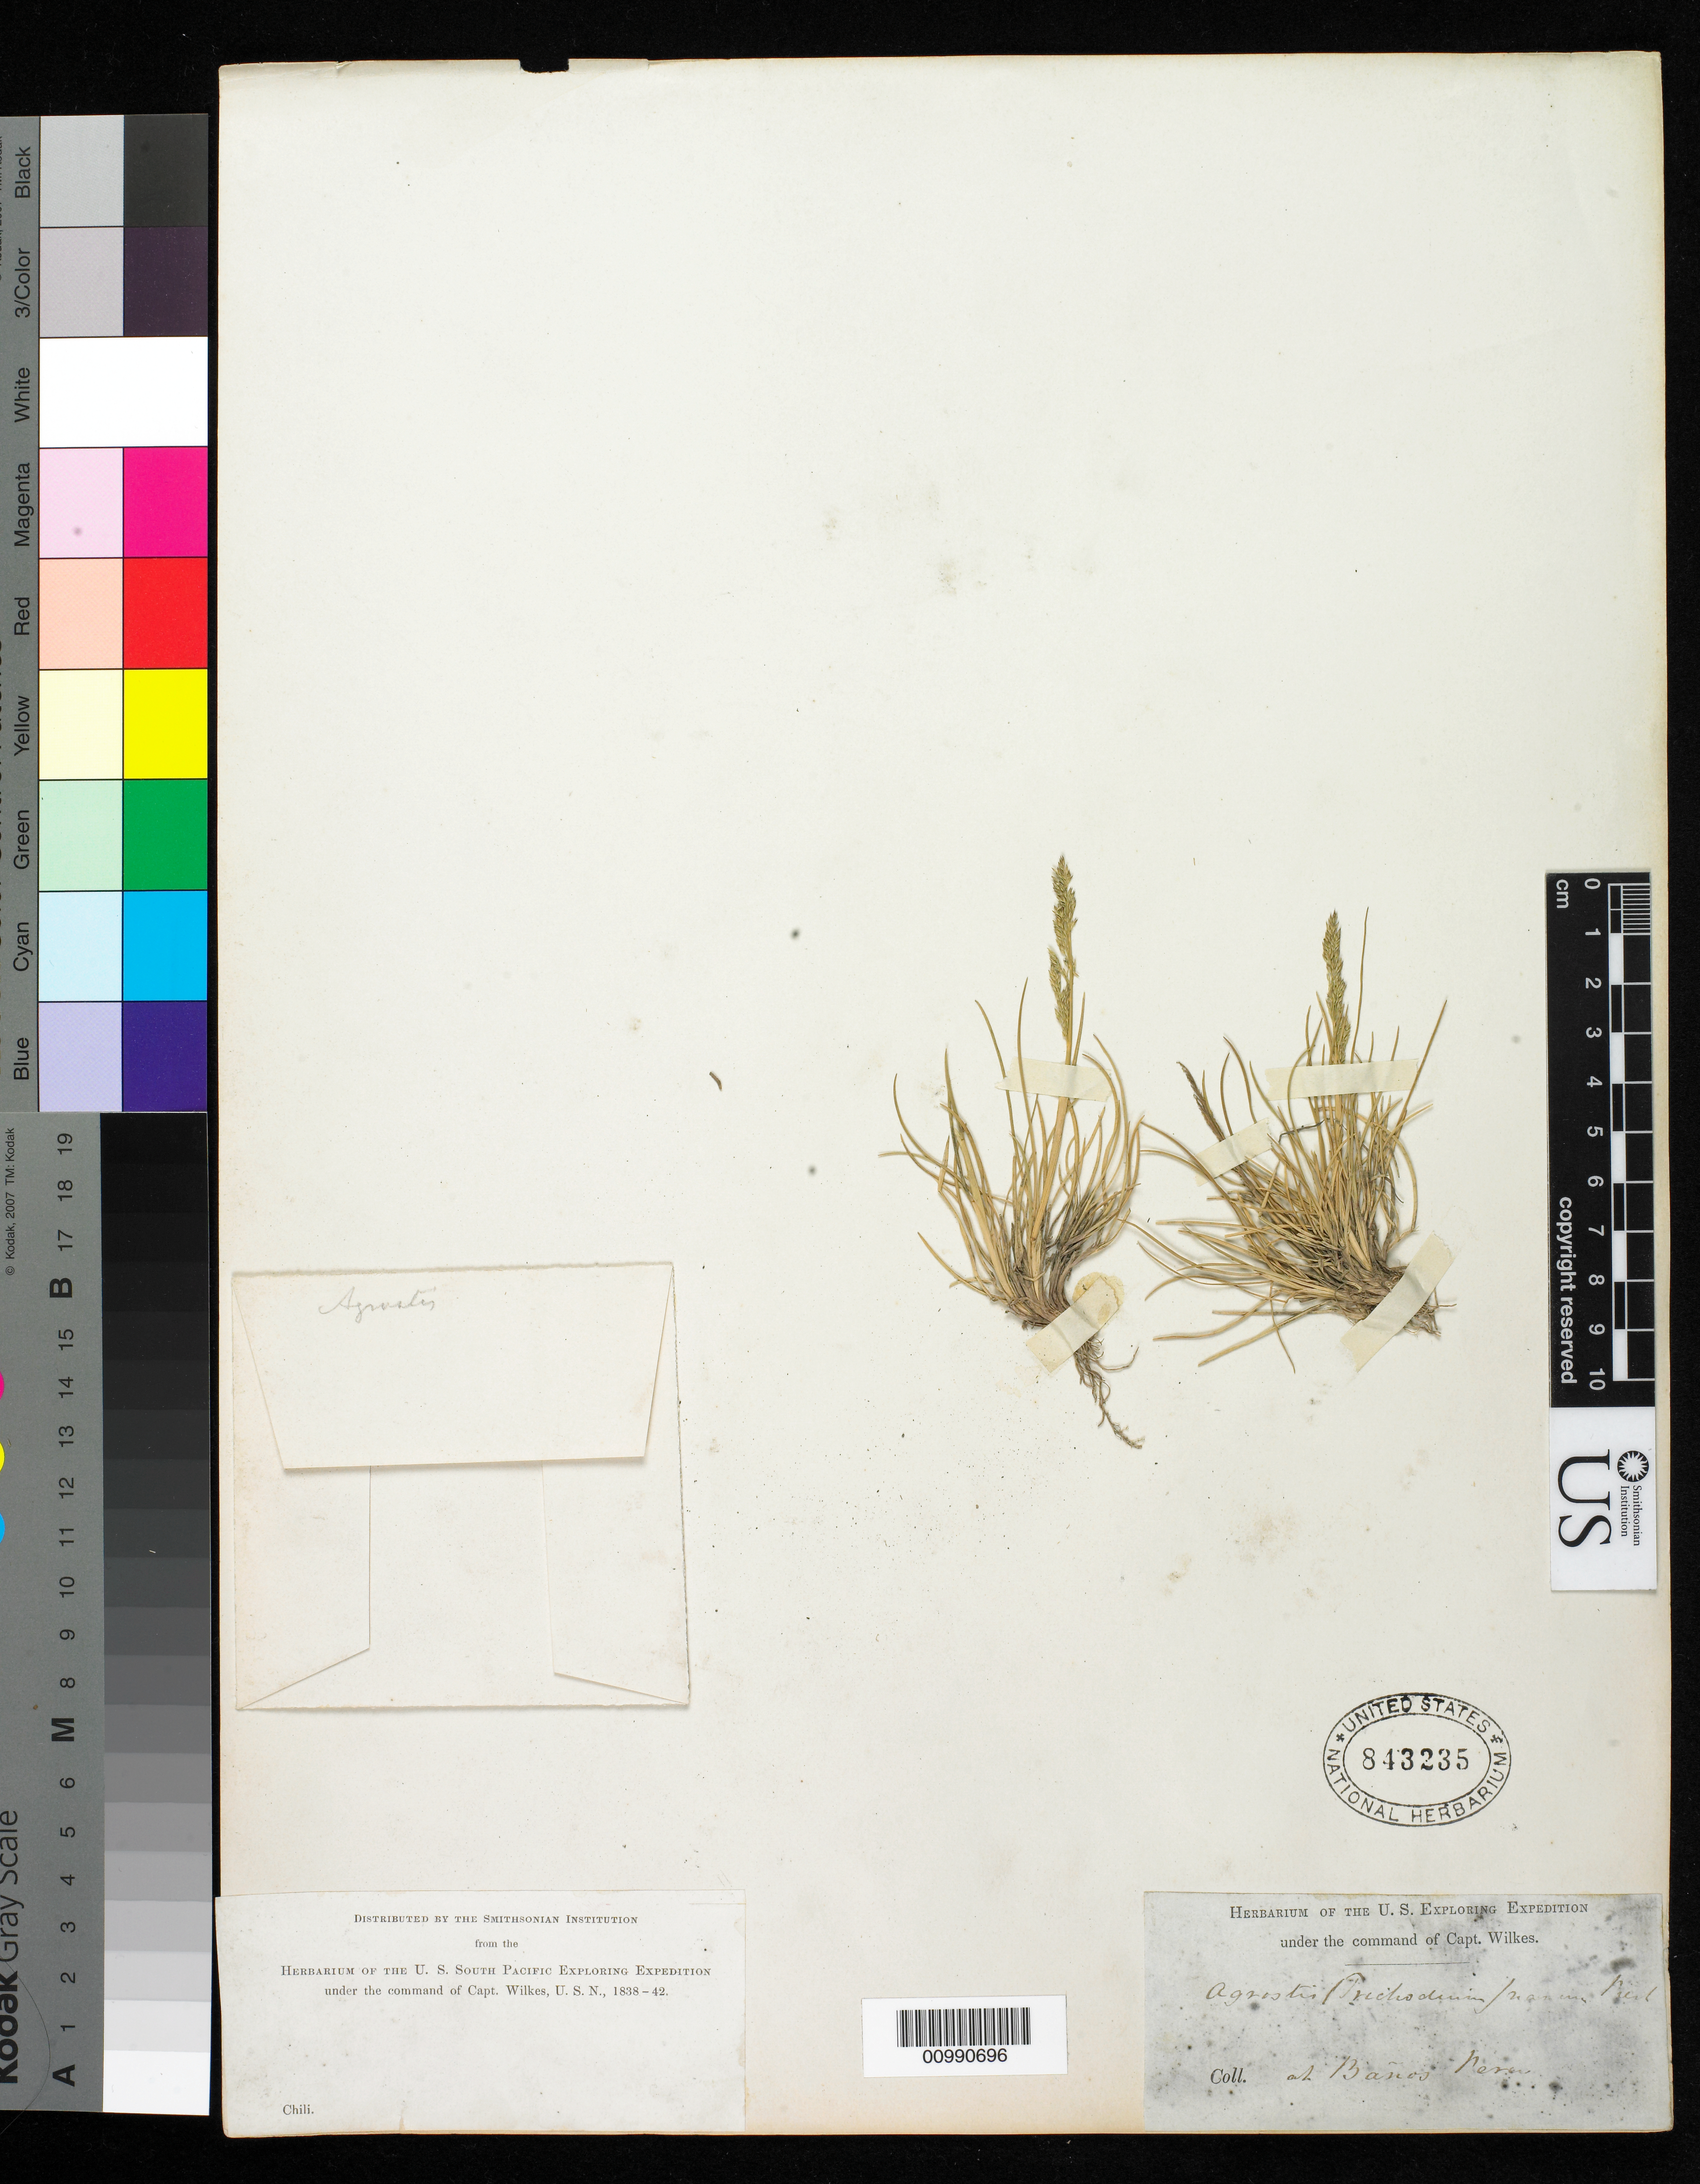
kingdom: Plantae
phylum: Tracheophyta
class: Liliopsida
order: Poales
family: Poaceae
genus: Agrostis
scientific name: Agrostis breviculmis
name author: Hitchc.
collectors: Wilkes Explor. Exped.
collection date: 1838/1842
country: Peru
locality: Banos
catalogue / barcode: US 843235